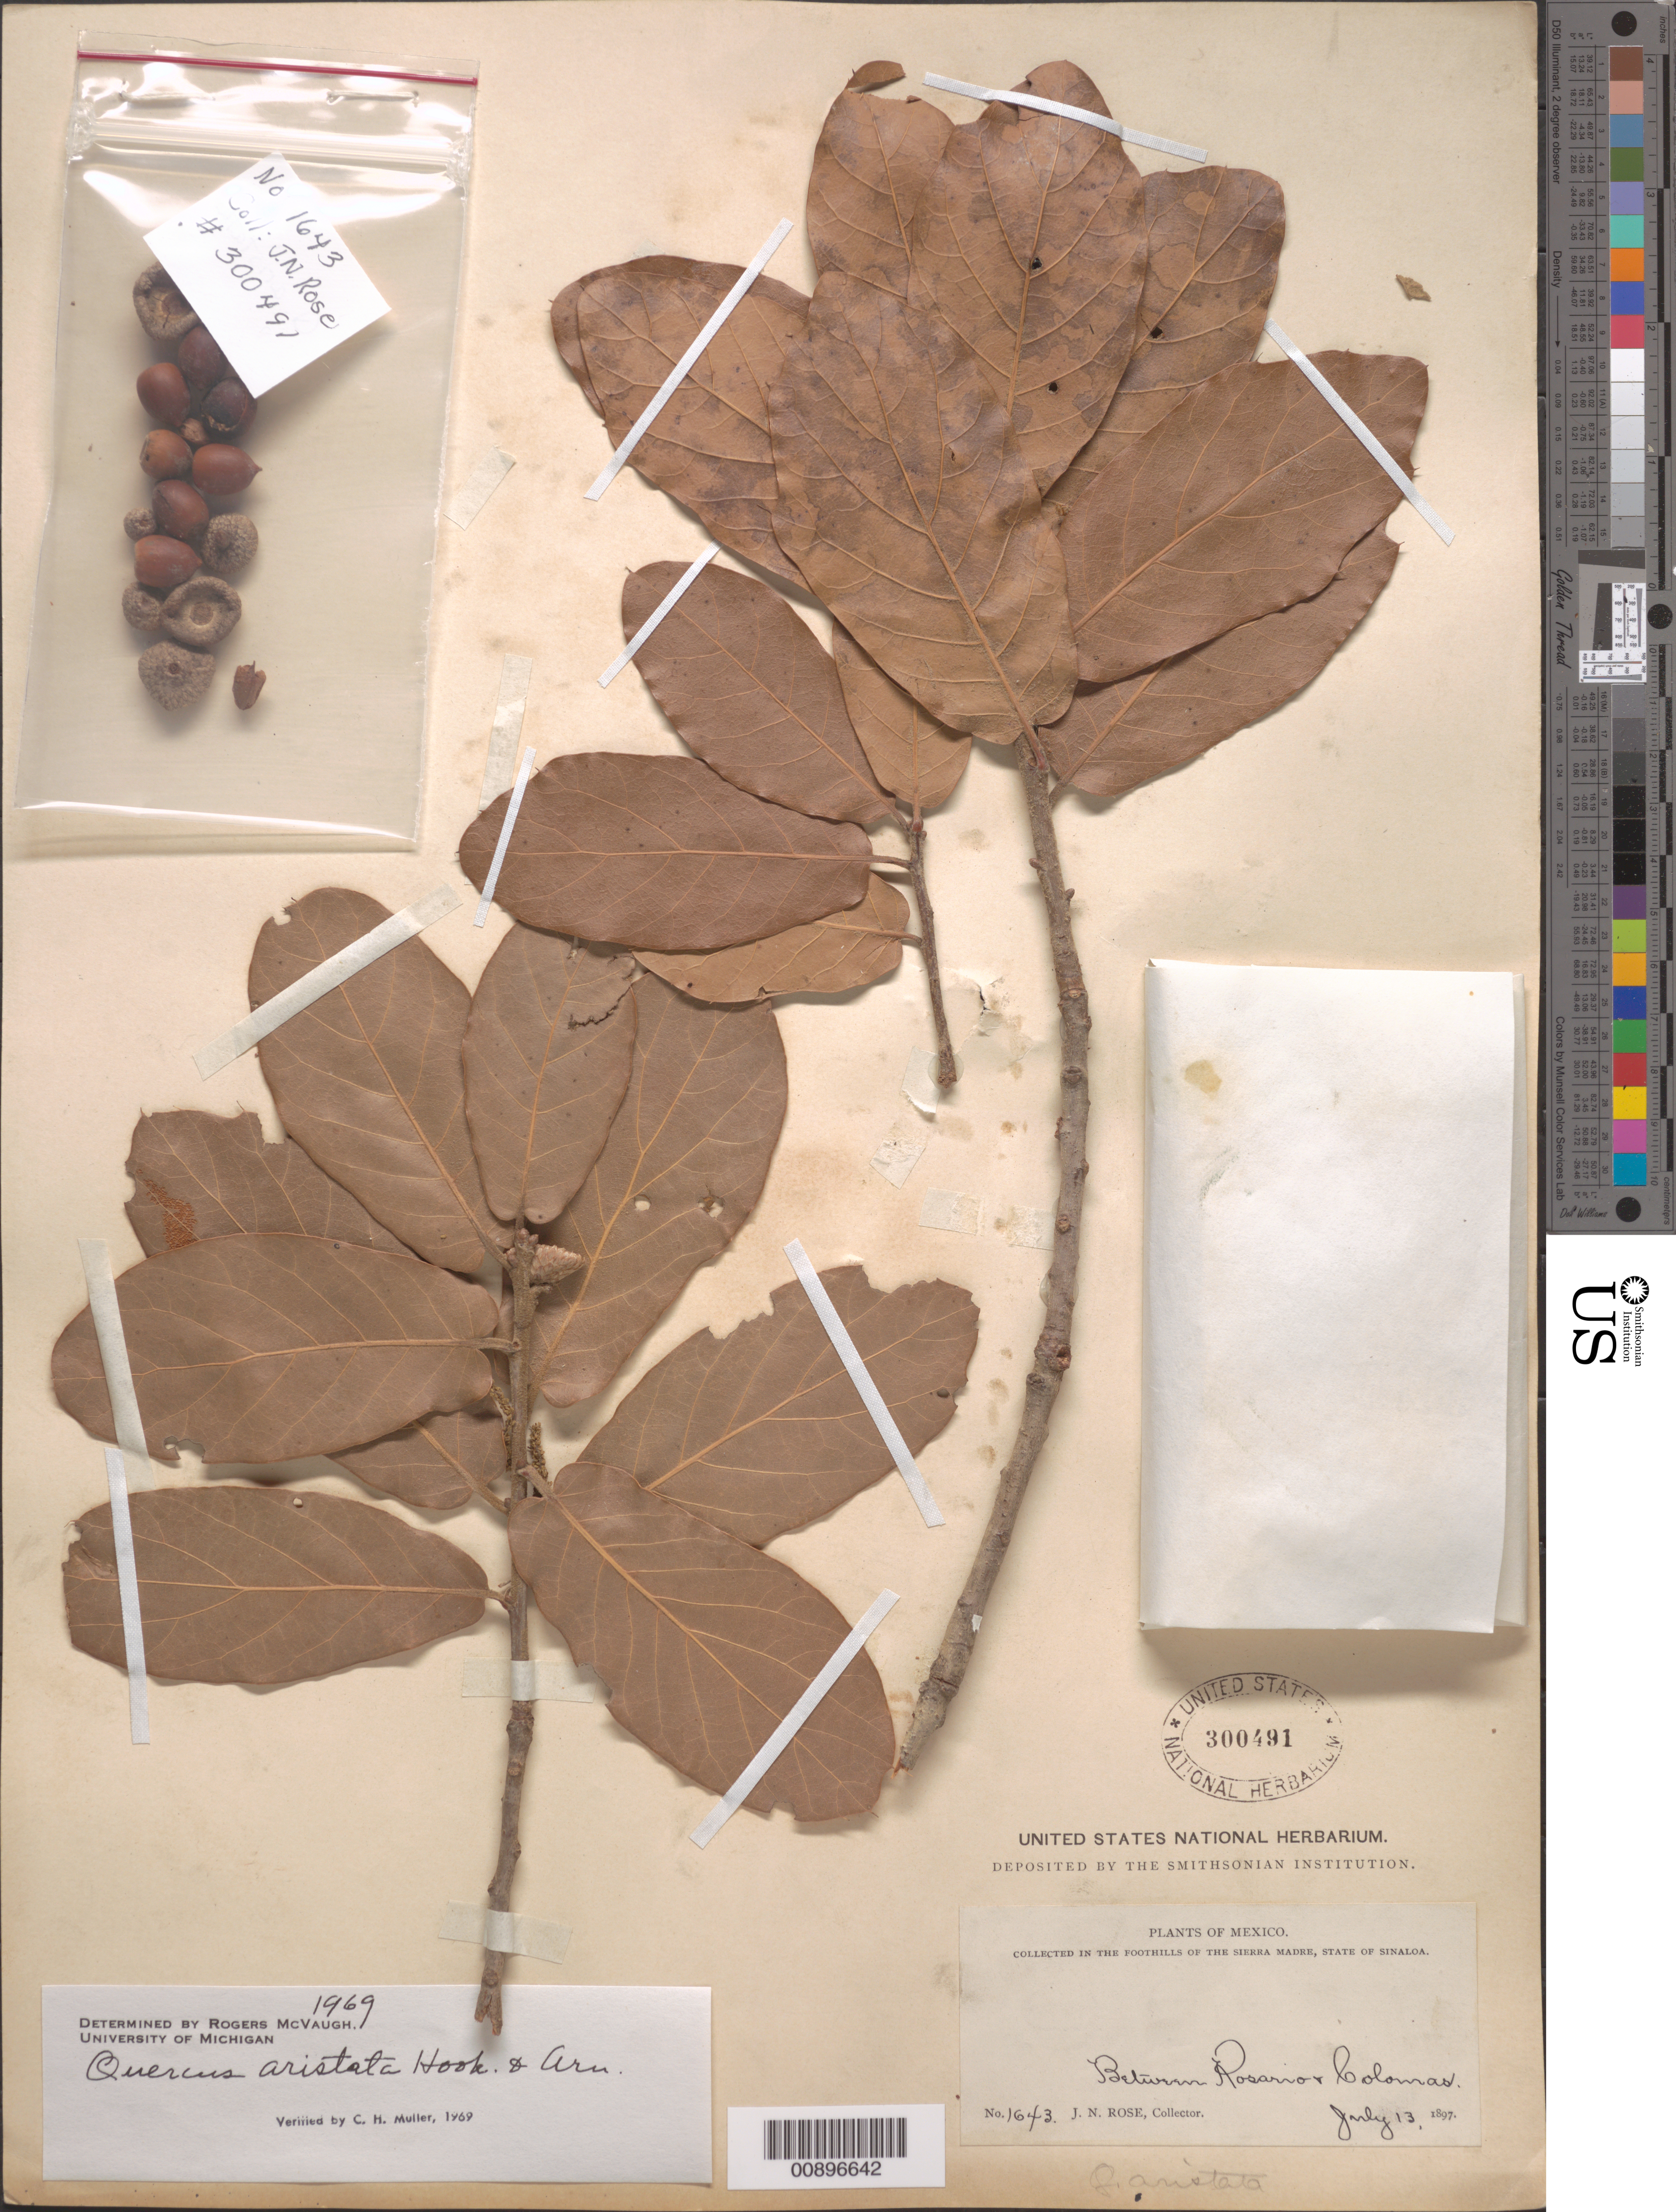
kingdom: Plantae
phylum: Tracheophyta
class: Magnoliopsida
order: Fagales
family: Fagaceae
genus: Quercus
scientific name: Quercus aristata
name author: Hook. & Arn.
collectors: J. N. Rose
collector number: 1643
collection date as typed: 13 Jul 1897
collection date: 1897-07-13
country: Mexico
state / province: Sinaloa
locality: Between Rosario & Colomas. In the foothills of the Sierra Madre, Sinaloa.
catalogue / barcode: US 300491